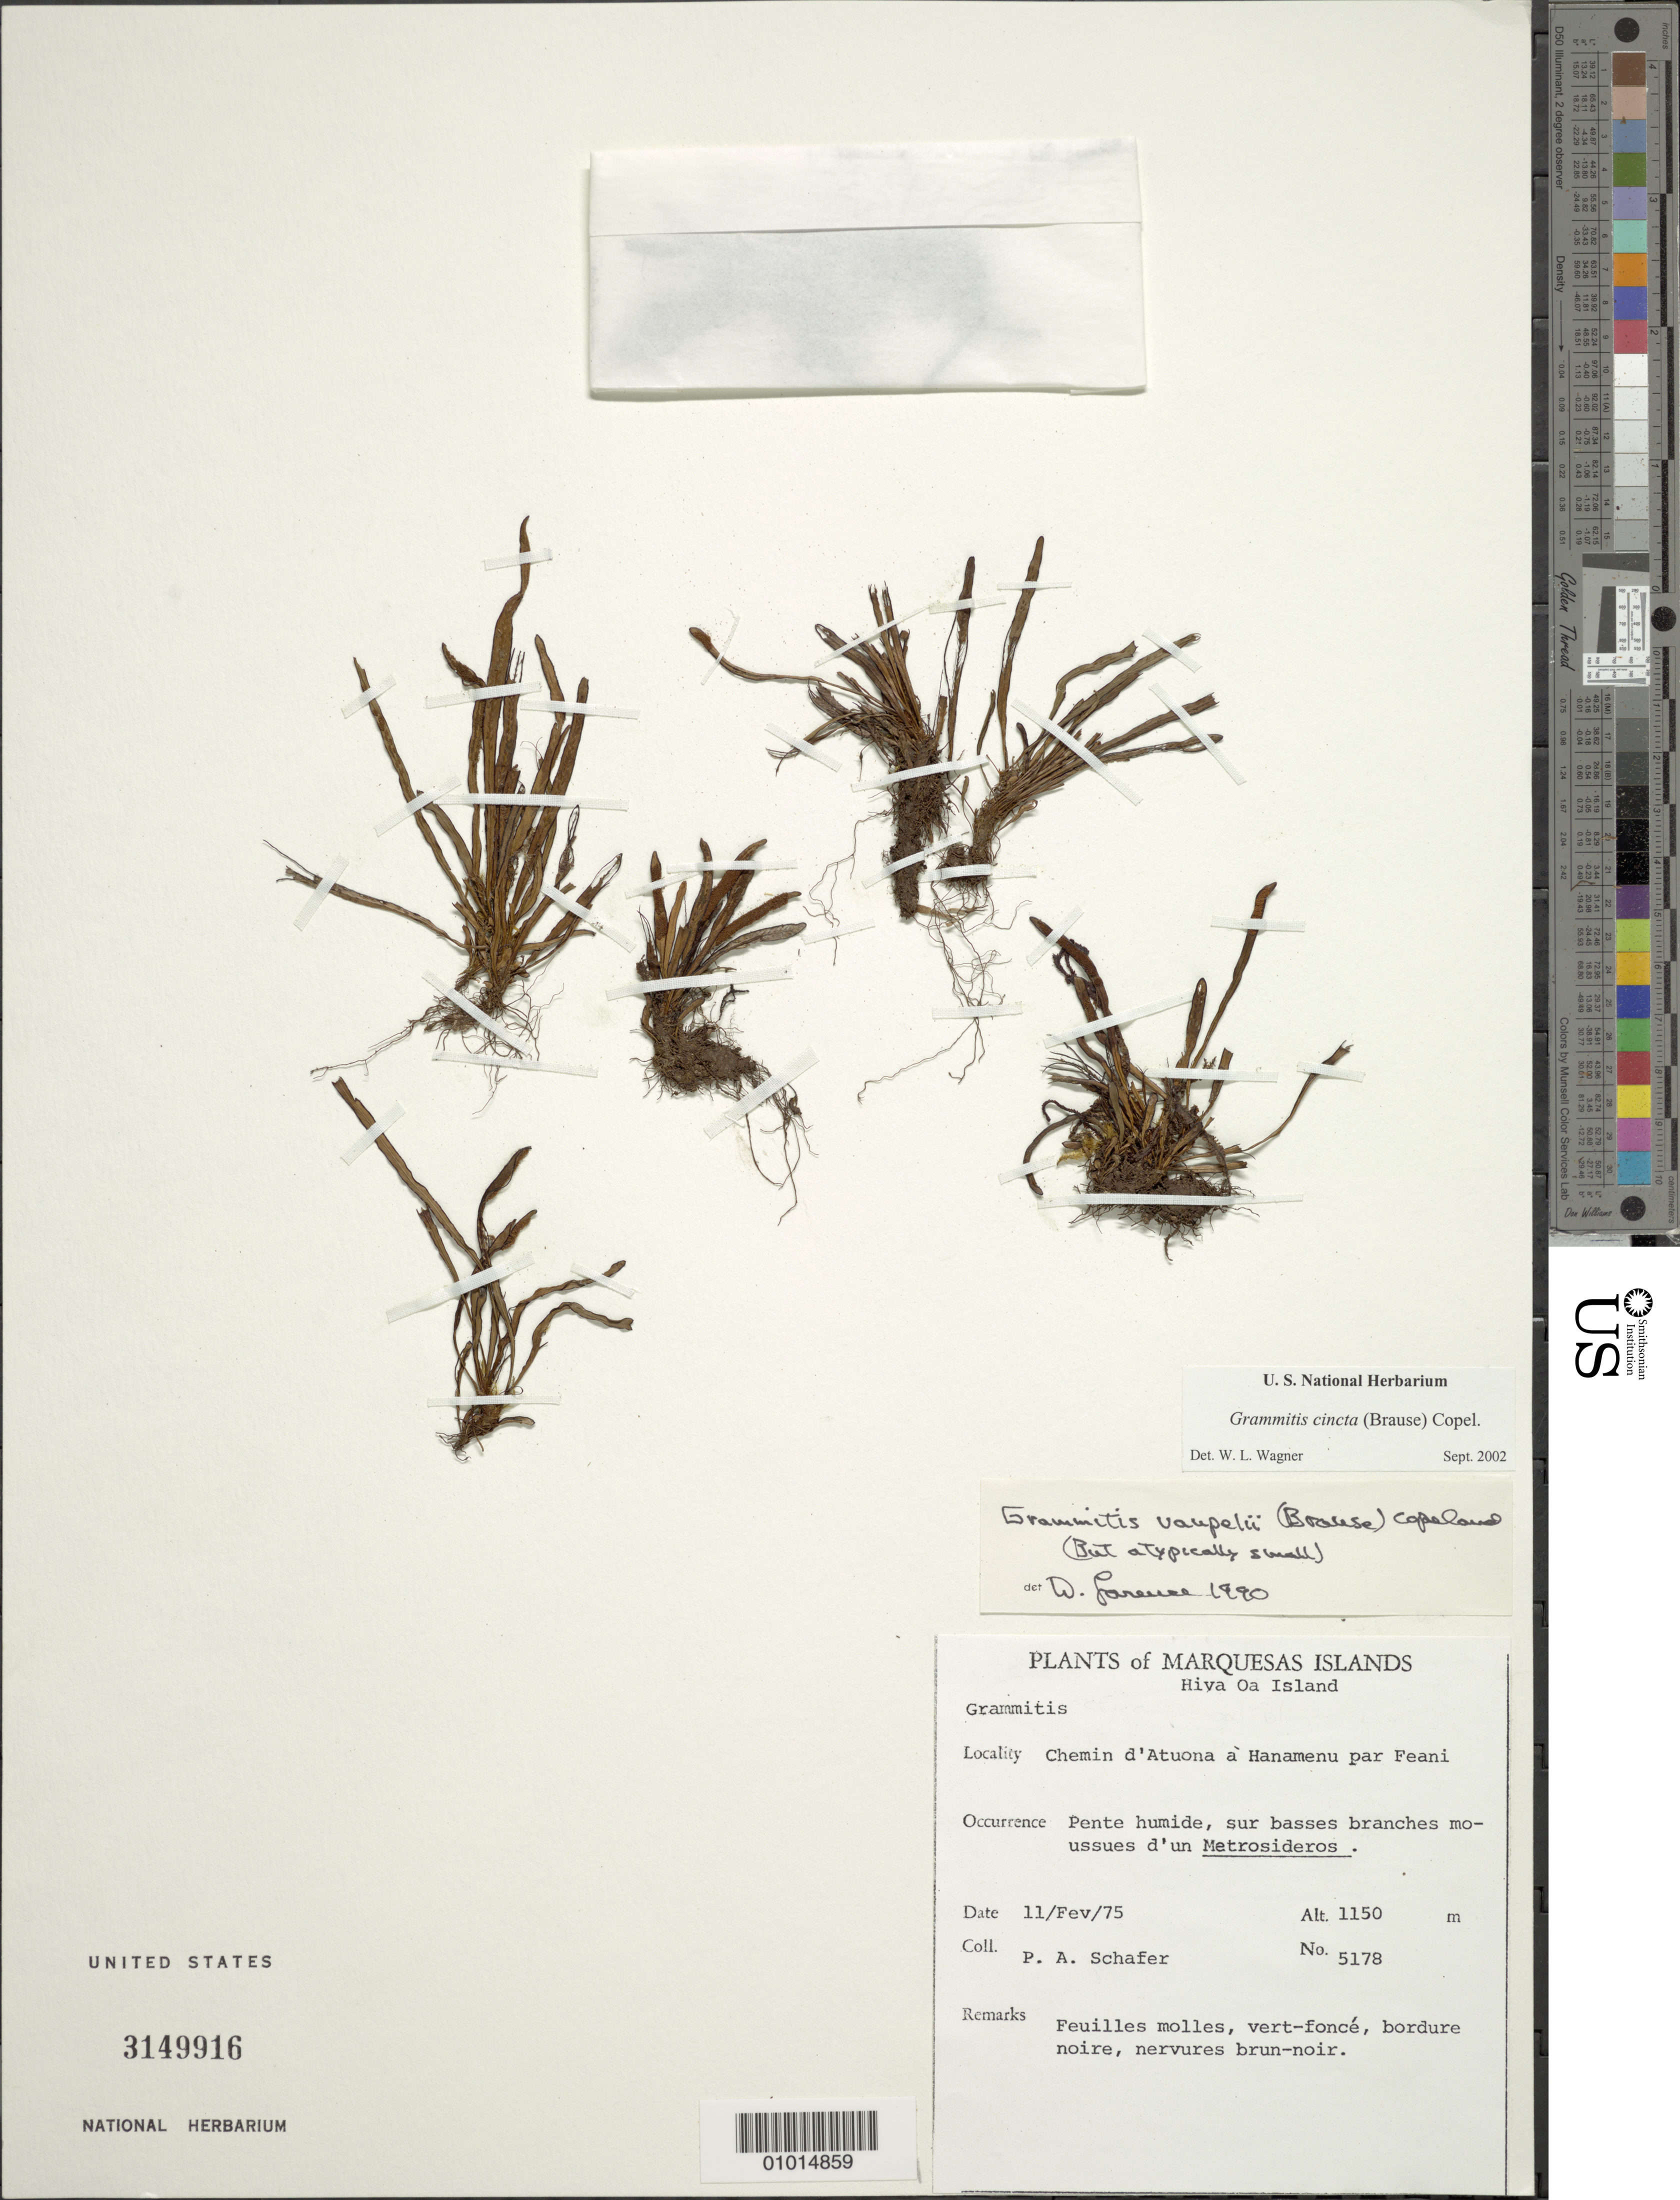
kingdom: Plantae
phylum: Tracheophyta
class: Polypodiopsida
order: Polypodiales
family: Polypodiaceae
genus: Grammitis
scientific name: Grammitis cincta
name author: Copel. ex Parris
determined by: Parris, B. S.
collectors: P. A. Schäfer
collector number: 5178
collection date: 1975-02-11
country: French Polynesia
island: Hiva Oa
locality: Chemin d'Atuona à Hanamenu par Feani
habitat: Pente humide, sur basses branches moussues d'un Metrosideros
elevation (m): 1150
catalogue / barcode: US 3149916